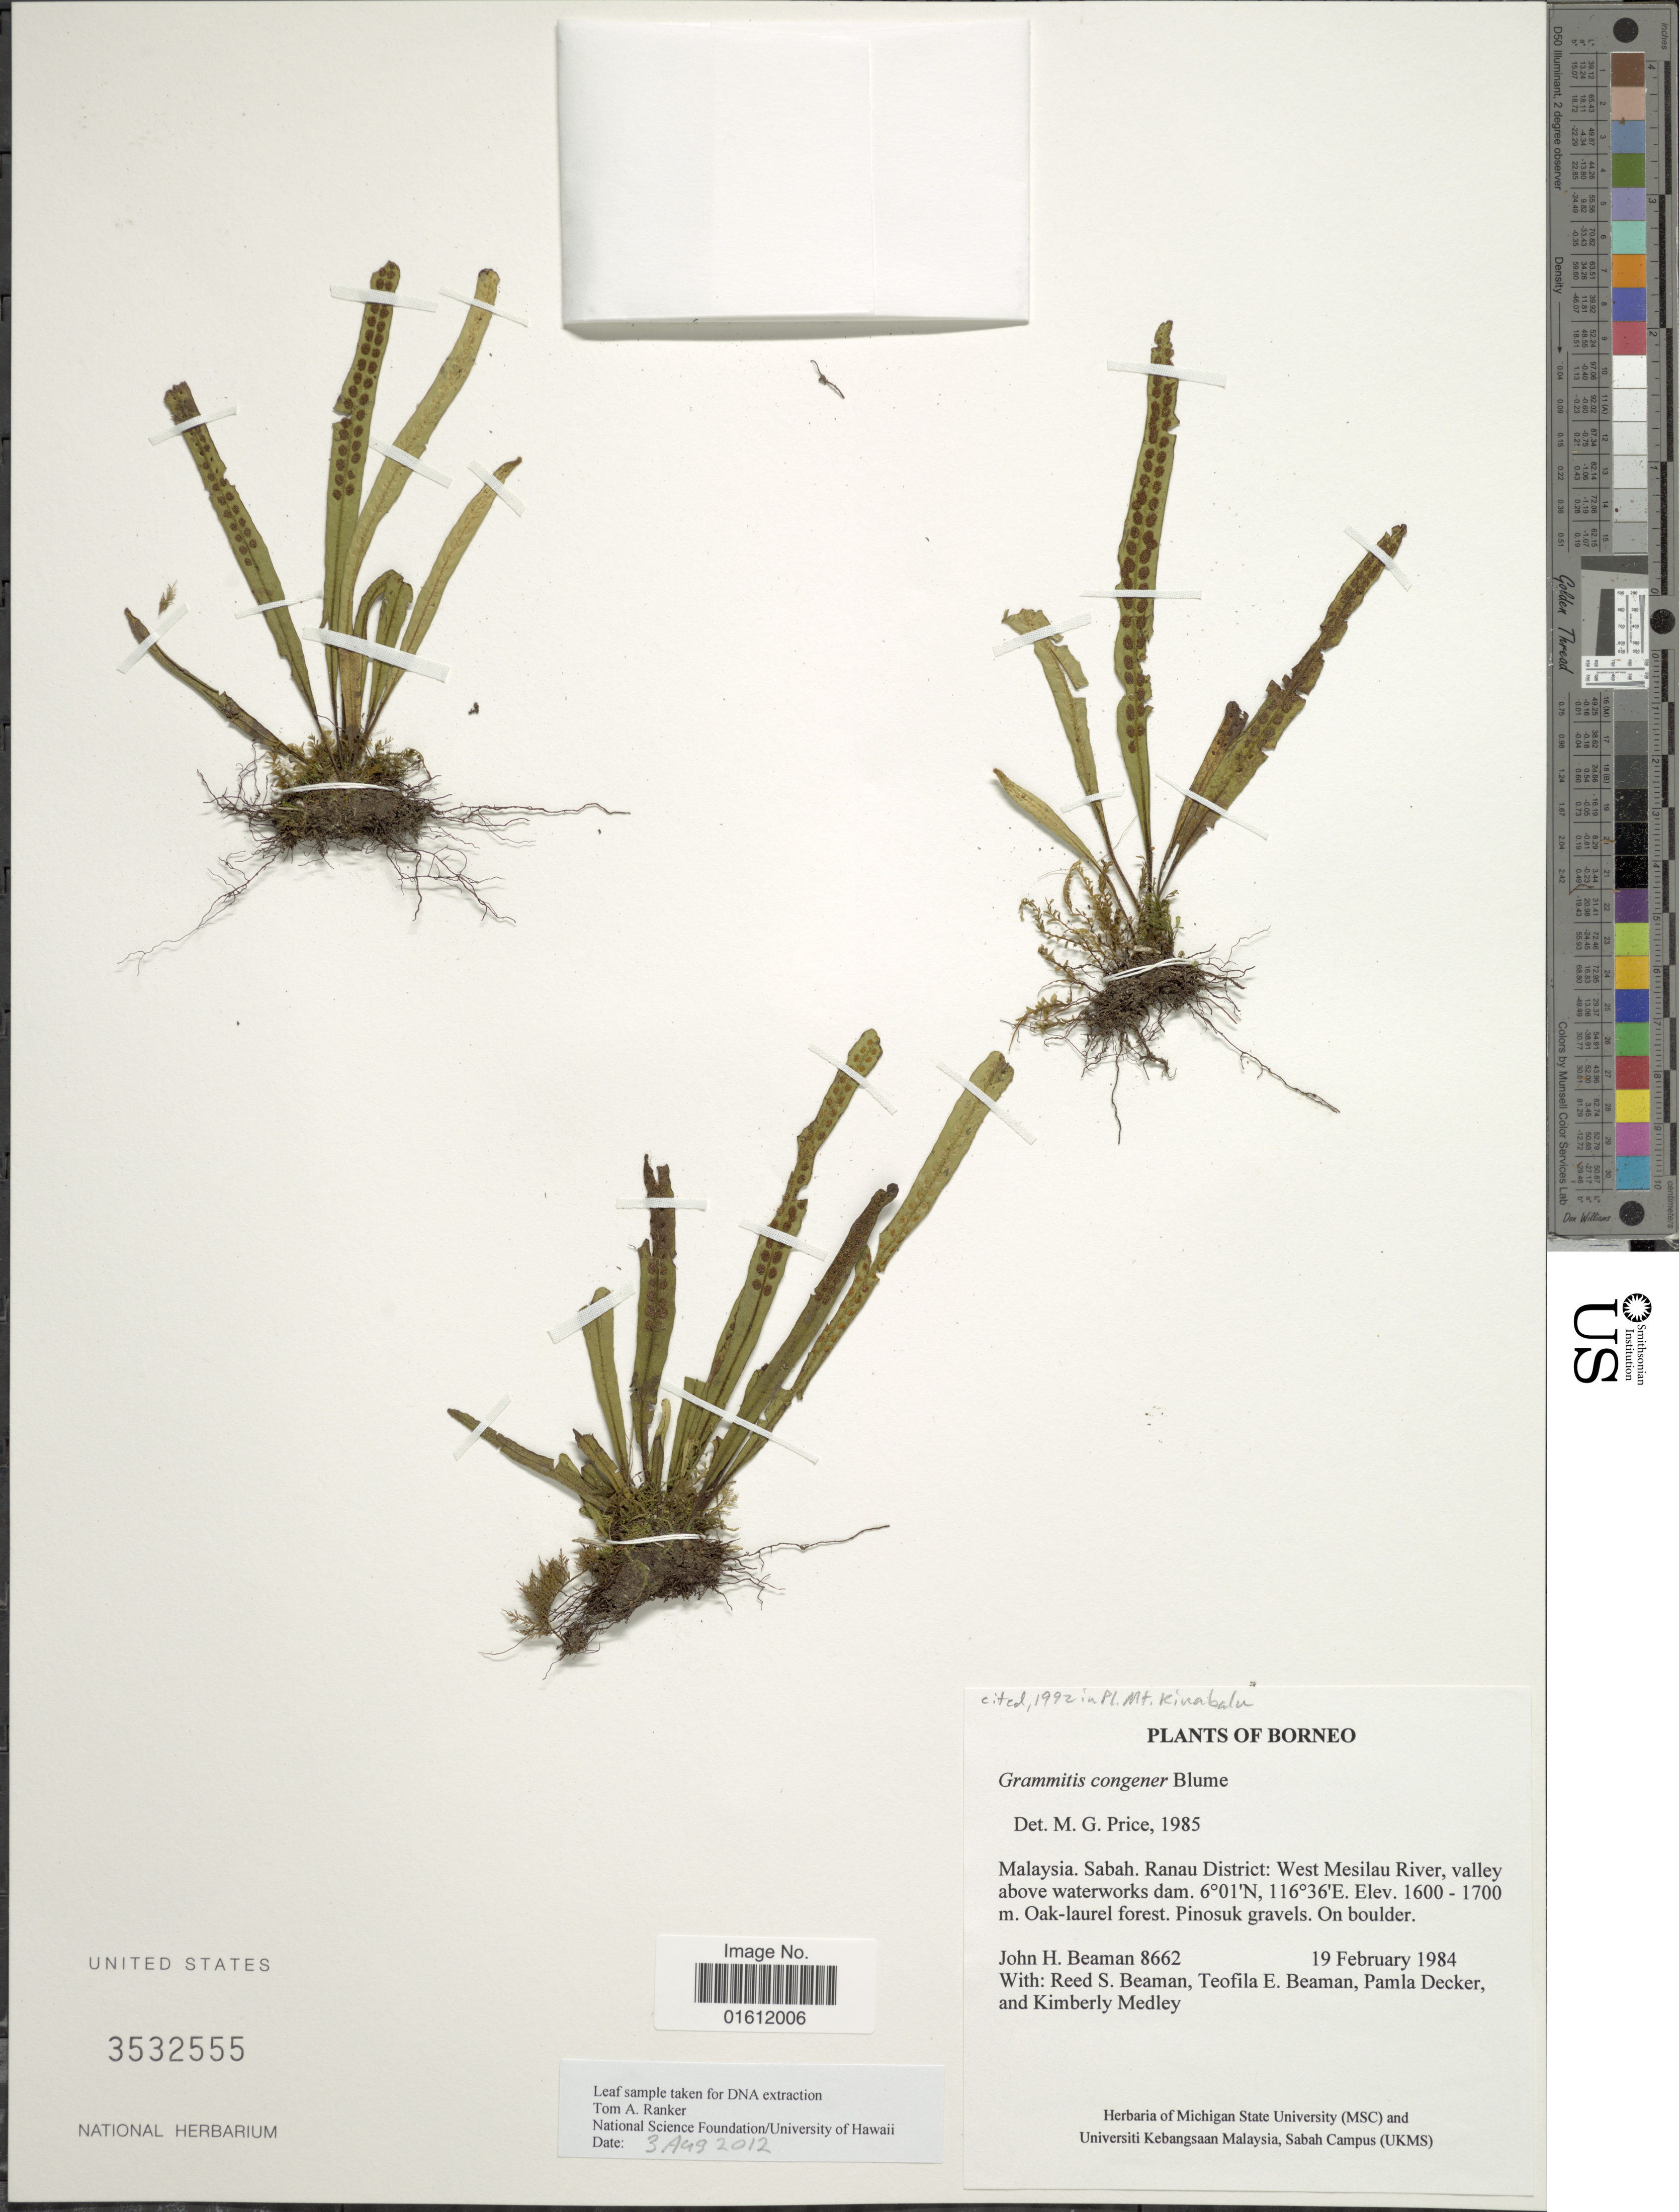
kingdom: Plantae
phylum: Tracheophyta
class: Polypodiopsida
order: Polypodiales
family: Polypodiaceae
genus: Oreogrammitis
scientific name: Oreogrammitis congener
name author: (Blume) Parris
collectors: J. H. Beaman, R. S. Beaman, T. E. Beaman, P. Decker & K. Medley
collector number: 8662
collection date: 1984-02-19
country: Malaysia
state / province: Sabah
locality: Borneo, Ranau District: West Mesilau River, valley above waterworks dam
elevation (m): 1600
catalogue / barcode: US 3532555